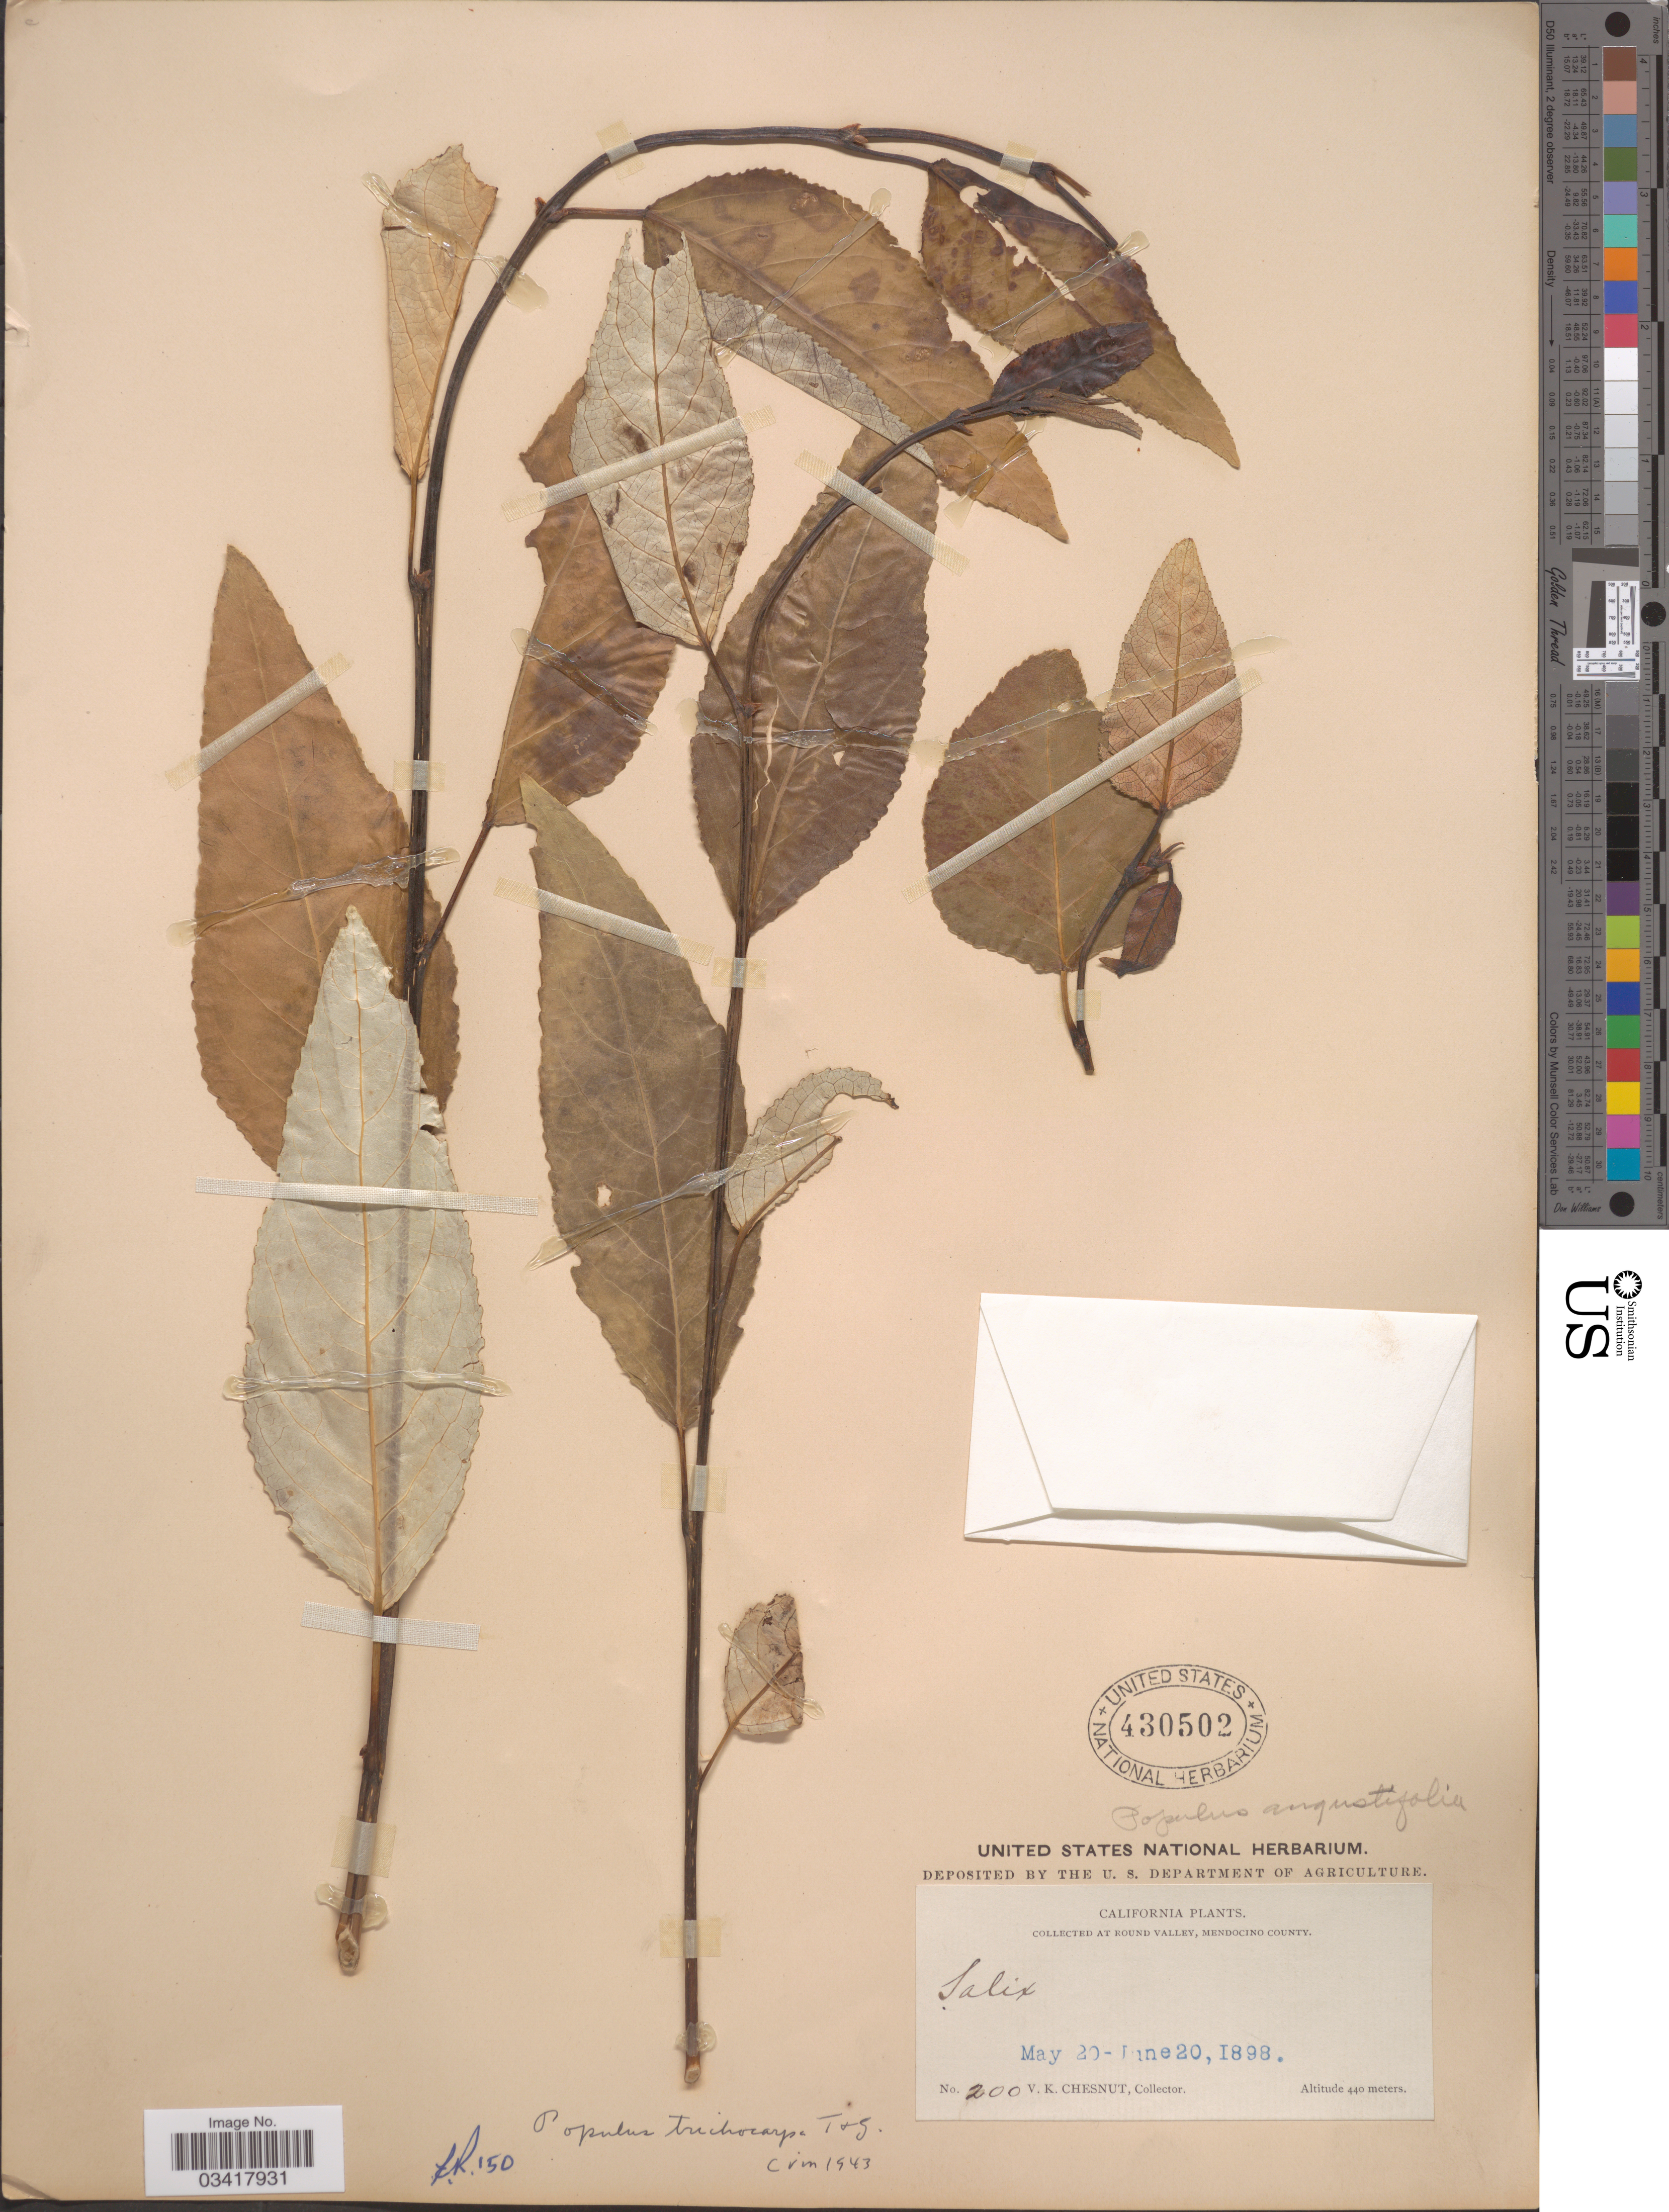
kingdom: Plantae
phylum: Tracheophyta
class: Magnoliopsida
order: Malpighiales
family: Salicaceae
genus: Populus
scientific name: Populus trichocarpa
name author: Torr. & A. Gray ex W. Hook.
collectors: V. Chesnut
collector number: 200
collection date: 1898-05-20/1898-06-20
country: United States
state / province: California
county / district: Mendocino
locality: At Round Valley, Mendocino County.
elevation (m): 440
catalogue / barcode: US 430502